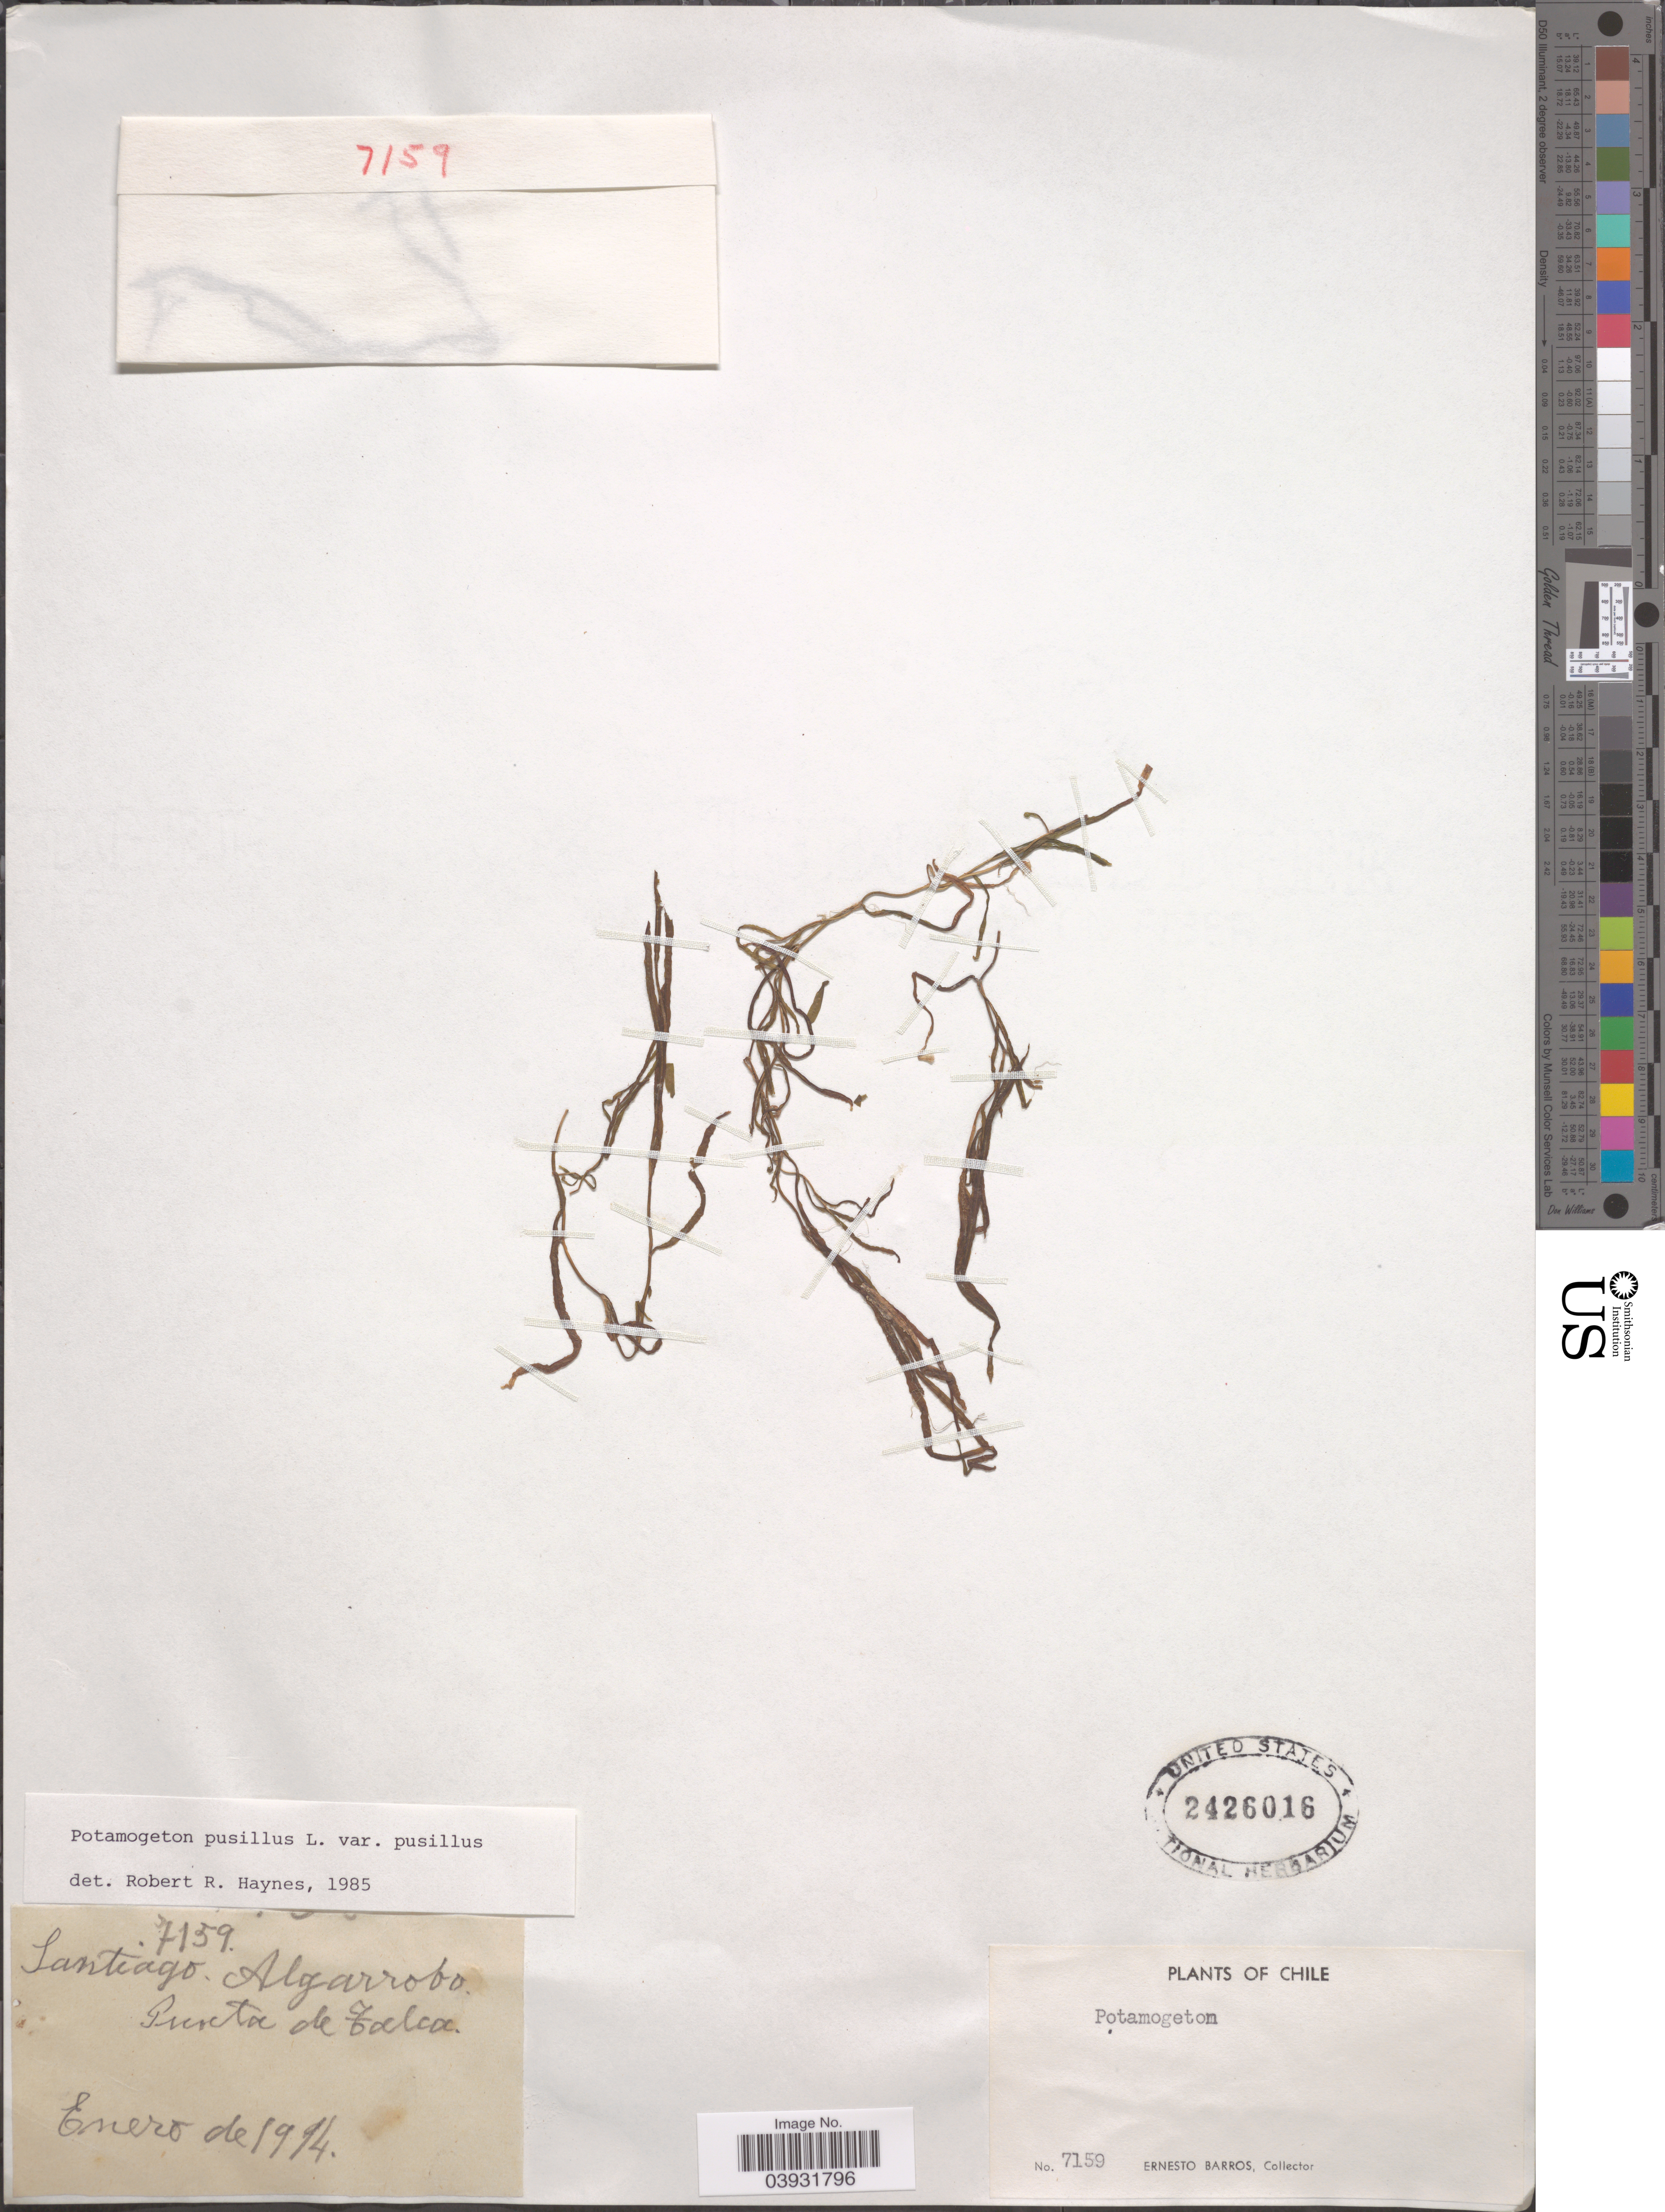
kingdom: Plantae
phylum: Tracheophyta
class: Liliopsida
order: Alismatales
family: Potamogetonaceae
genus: Potamogeton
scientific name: Potamogeton pusillus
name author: L.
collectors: E. Barros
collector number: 7159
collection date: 1914-01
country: Chile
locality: Santiago. Algarrobo. Punta de Talca.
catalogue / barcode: US 2426016